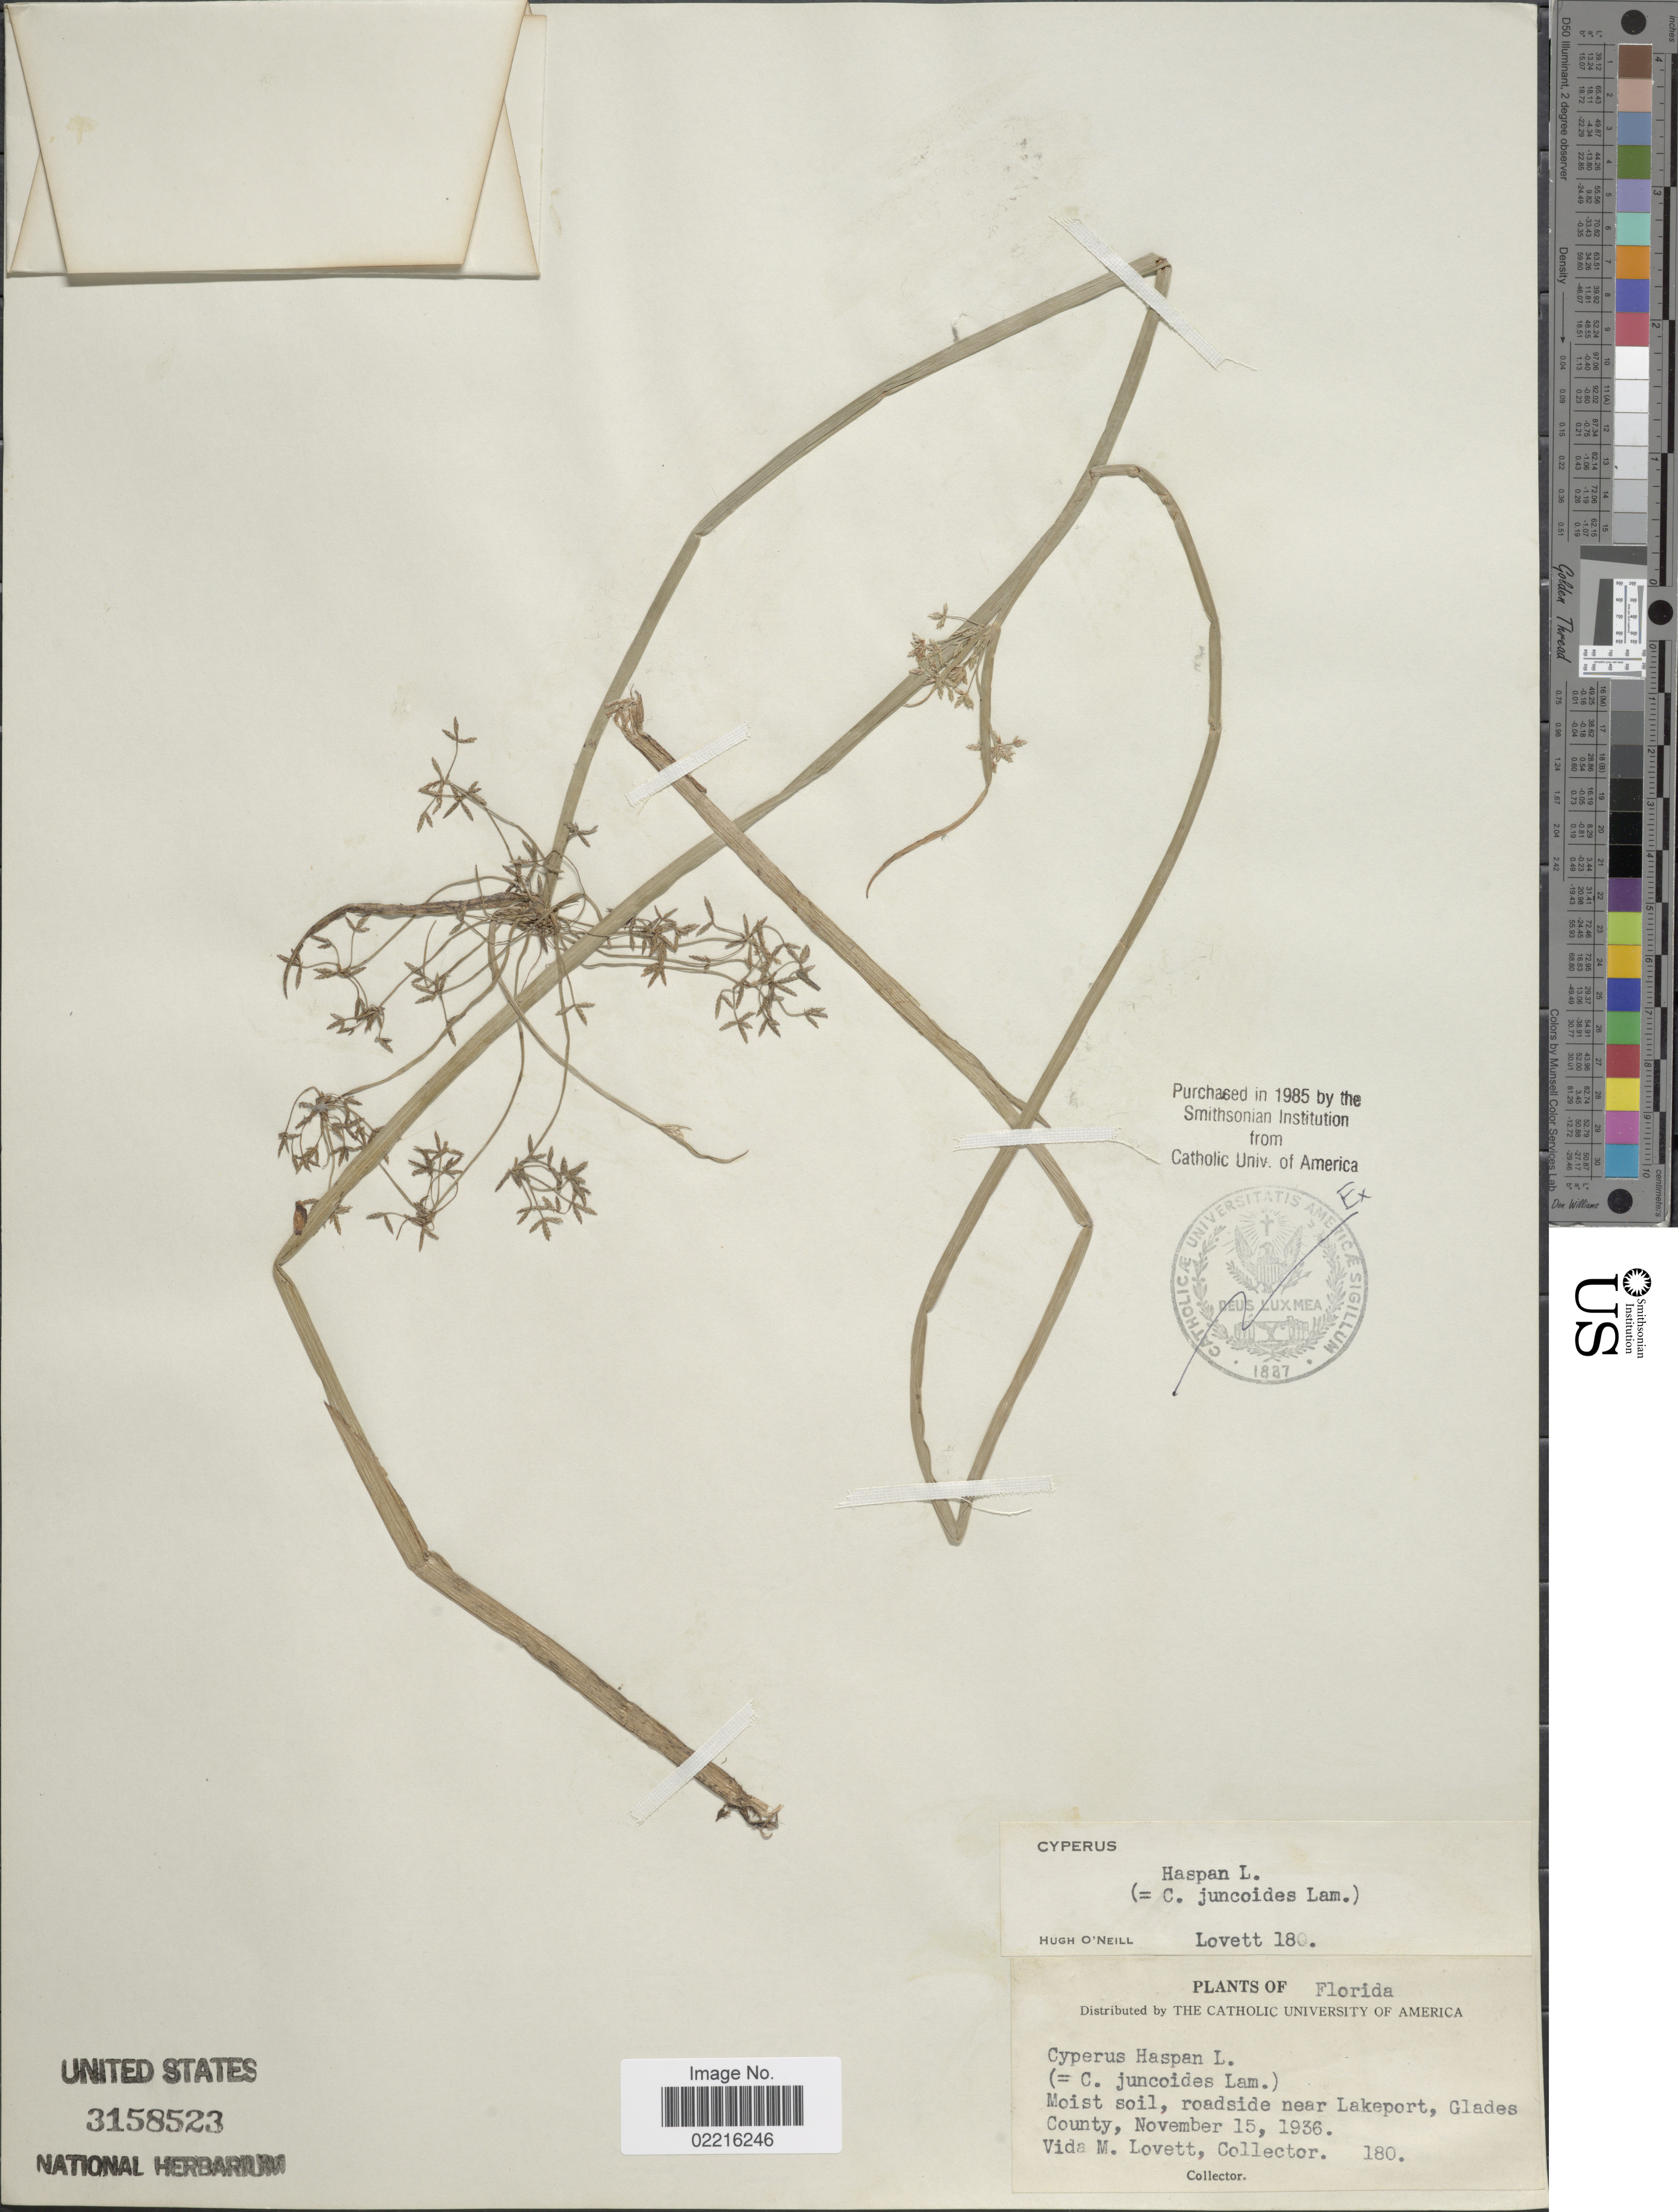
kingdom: Plantae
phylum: Tracheophyta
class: Liliopsida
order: Poales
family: Cyperaceae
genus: Cyperus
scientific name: Cyperus haspan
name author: L.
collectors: V. Lovett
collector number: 180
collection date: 1936-11-15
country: United States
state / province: Florida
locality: Near Lakeport, Glades County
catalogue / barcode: US 3158523